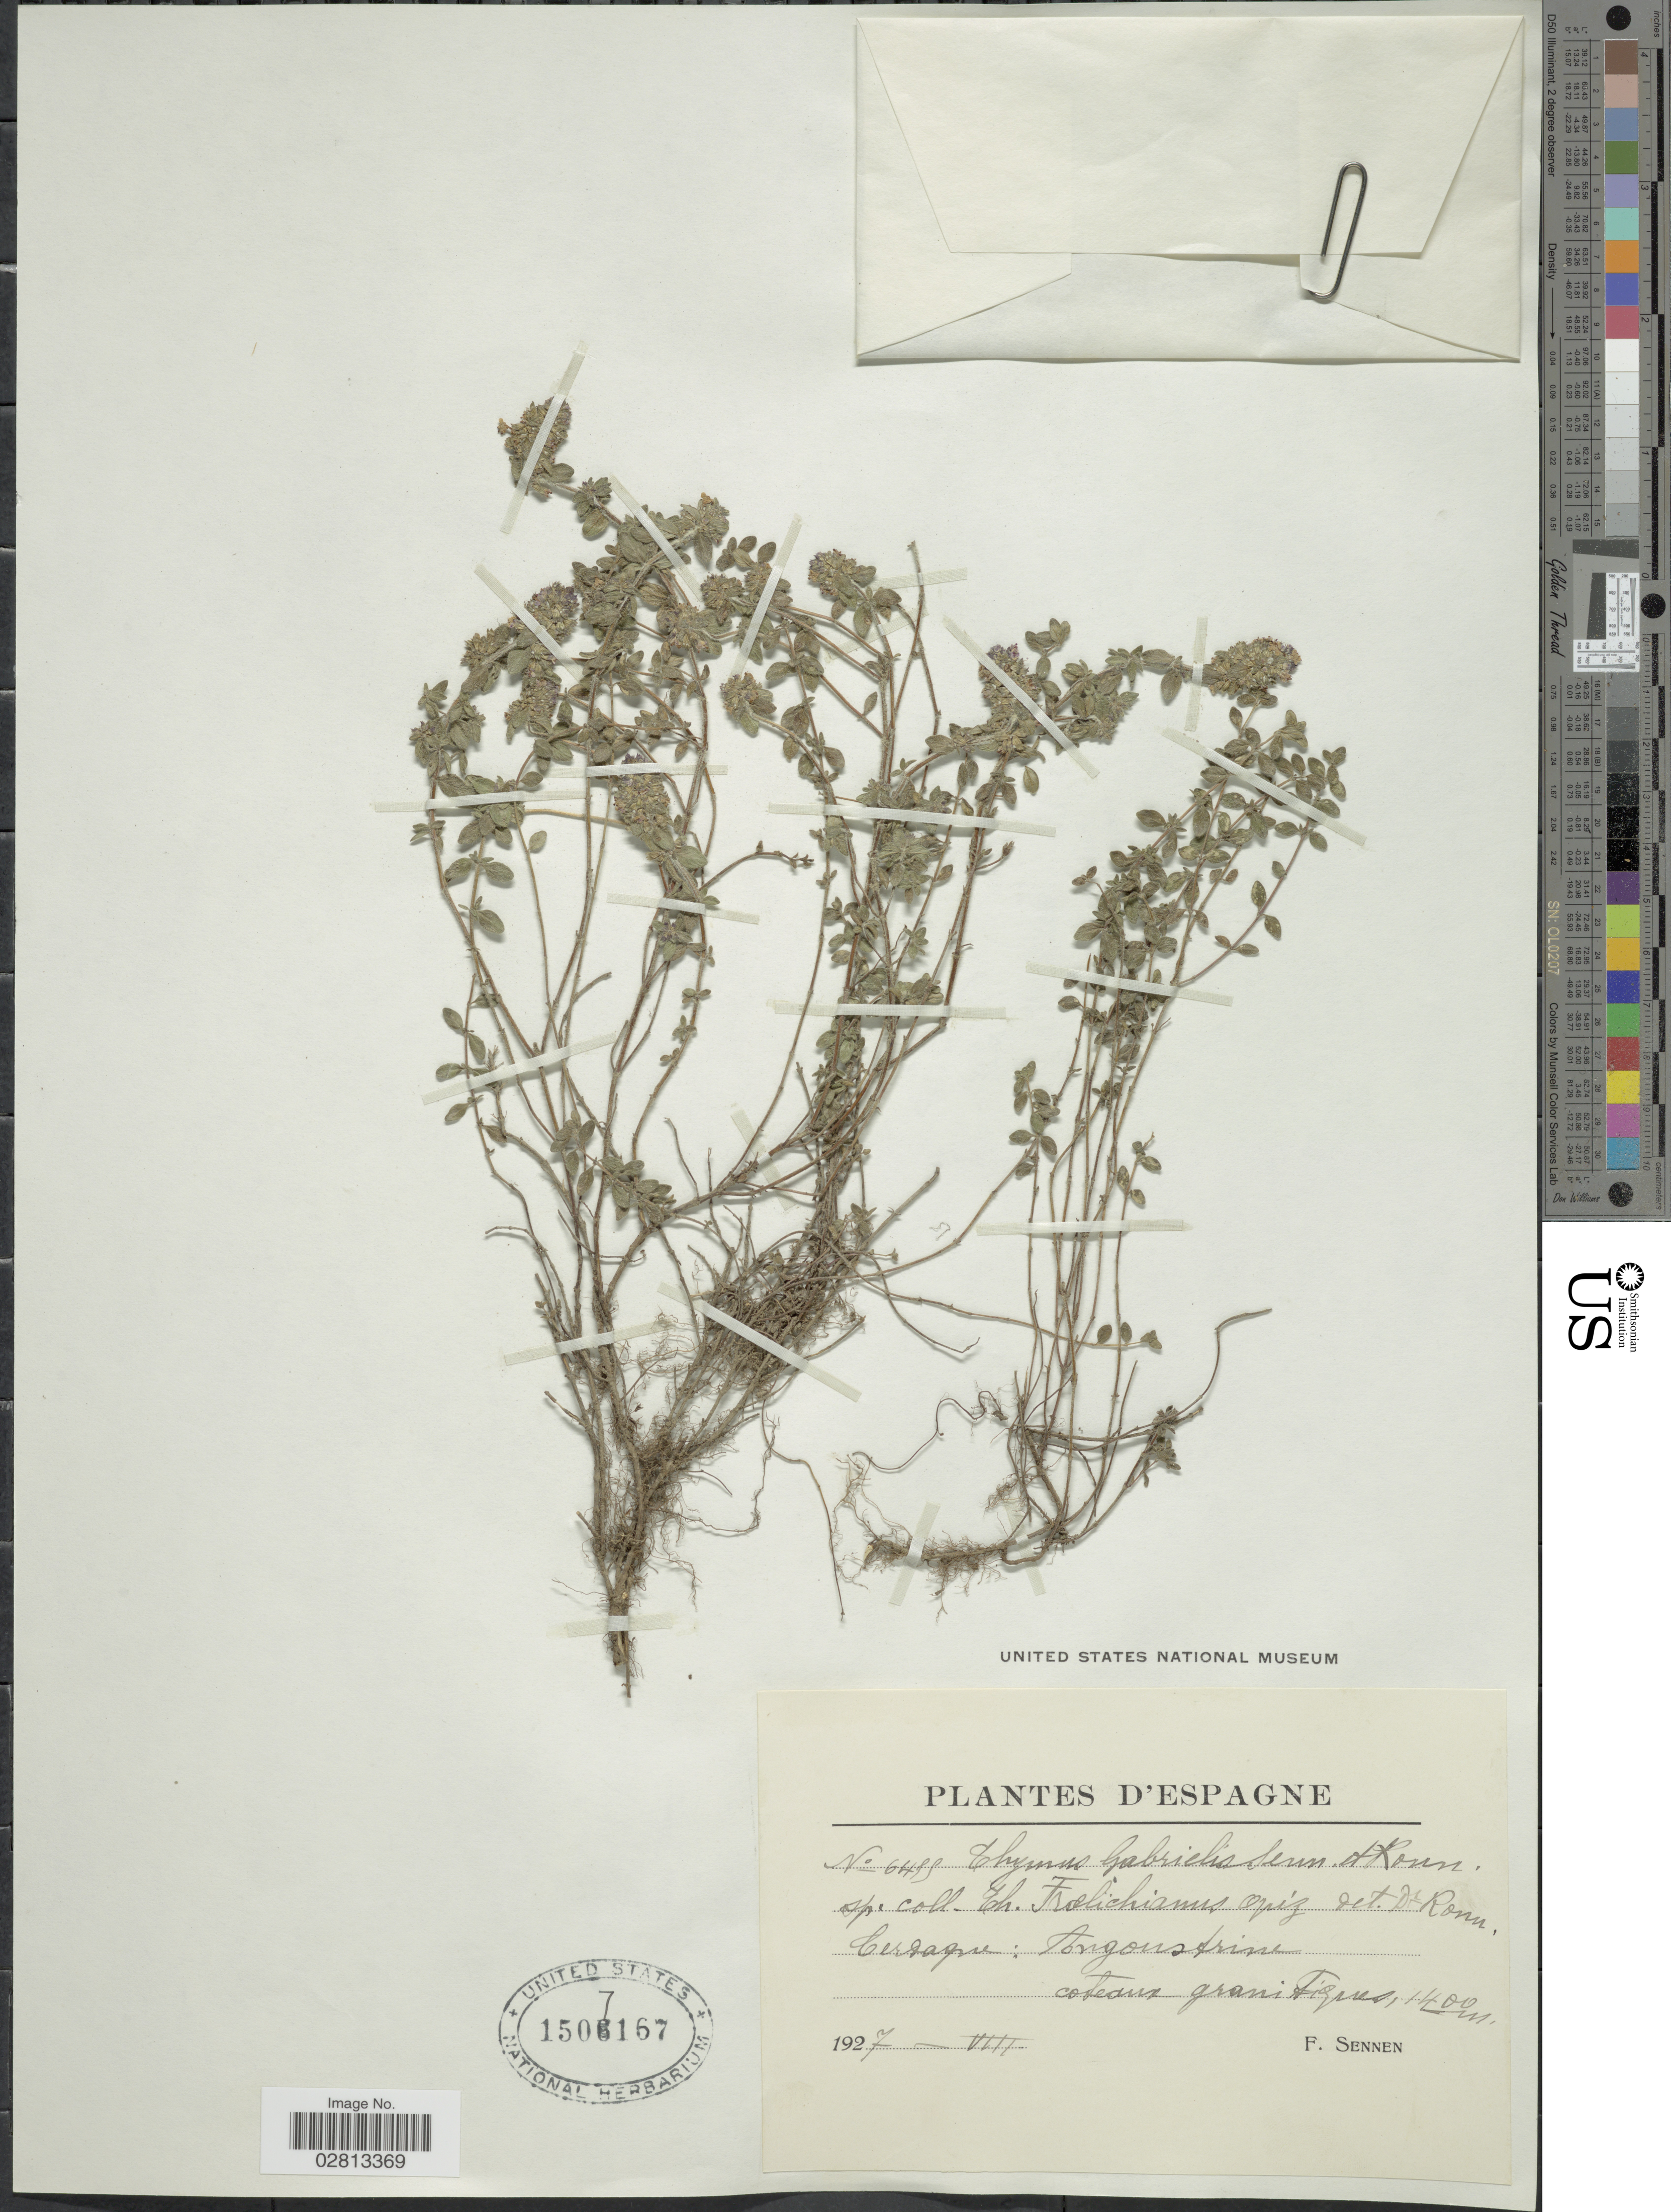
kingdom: Plantae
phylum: Tracheophyta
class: Magnoliopsida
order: Lamiales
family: Lamiaceae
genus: Thymus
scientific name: Thymus gabrielis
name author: Sennen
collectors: E. Sennen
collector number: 6455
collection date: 1927-08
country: Spain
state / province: Catalunya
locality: Cerdagne: Angoustrine coteaux granifigues.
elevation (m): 1400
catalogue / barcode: US 1507167